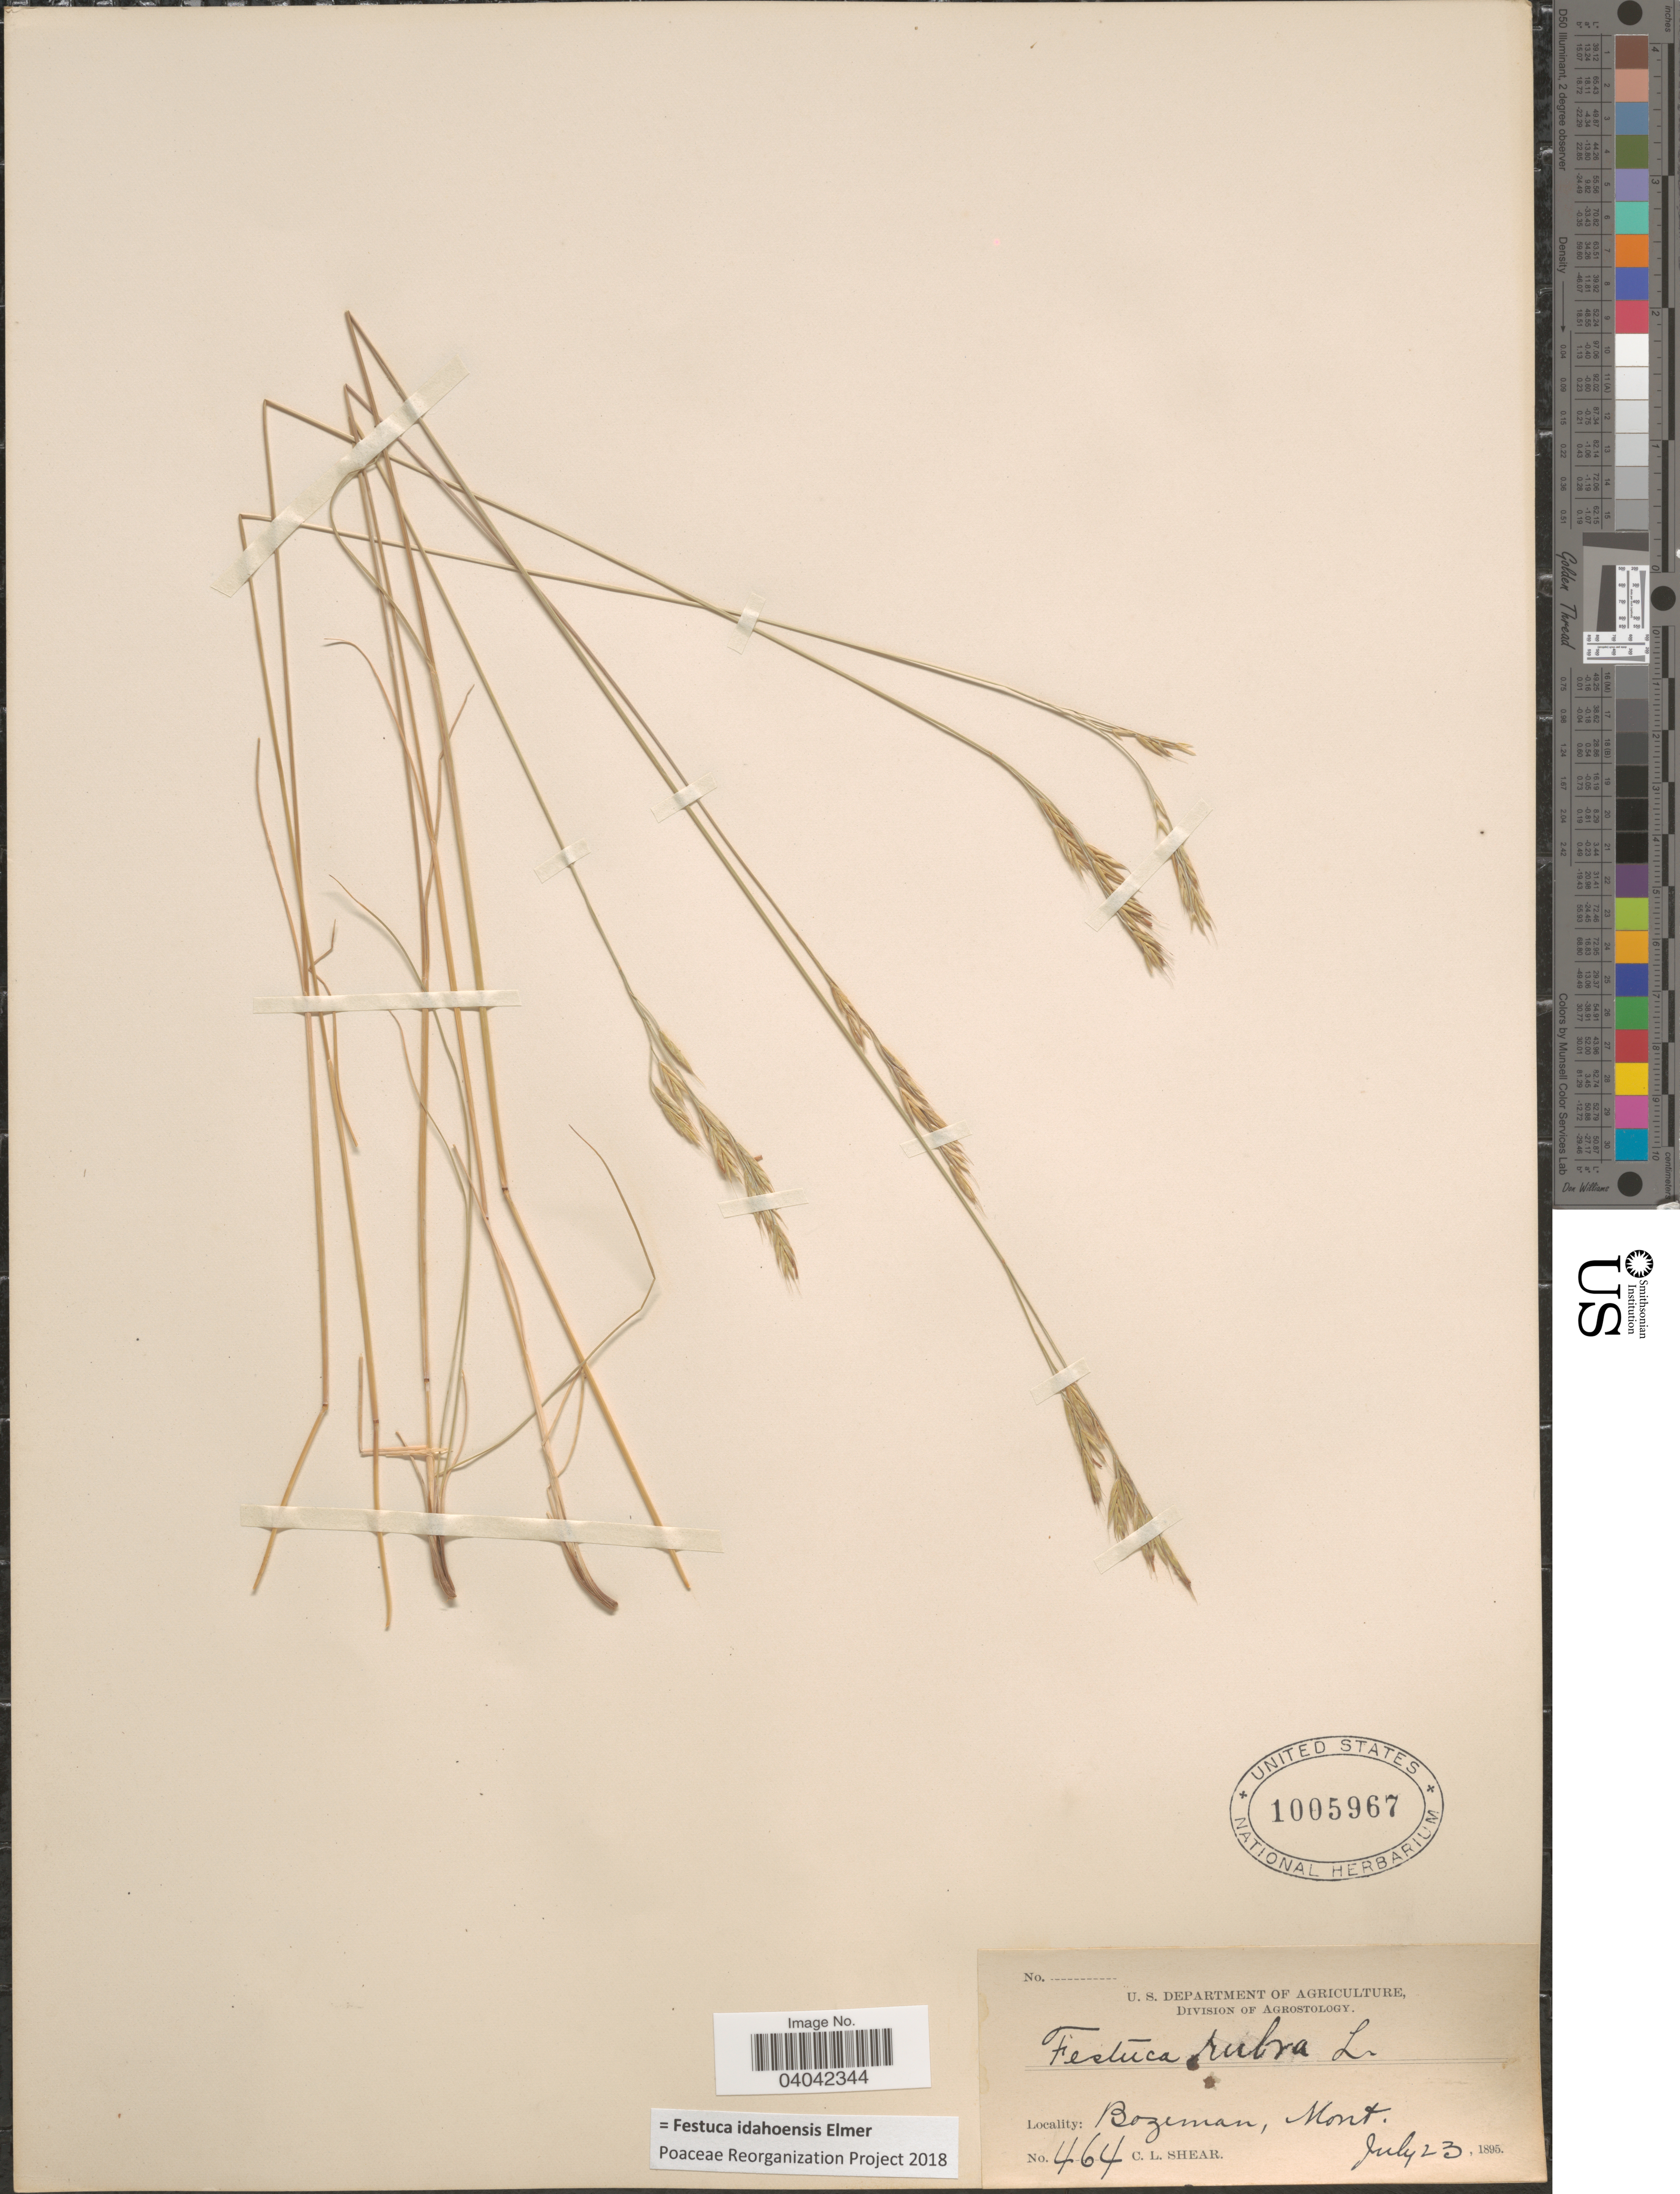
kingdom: Plantae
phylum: Tracheophyta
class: Liliopsida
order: Poales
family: Poaceae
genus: Festuca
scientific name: Festuca idahoensis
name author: Elmer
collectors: C. L. Shear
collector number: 464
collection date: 1895-07-23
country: United States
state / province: Montana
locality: Bozeman.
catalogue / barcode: US 1005967